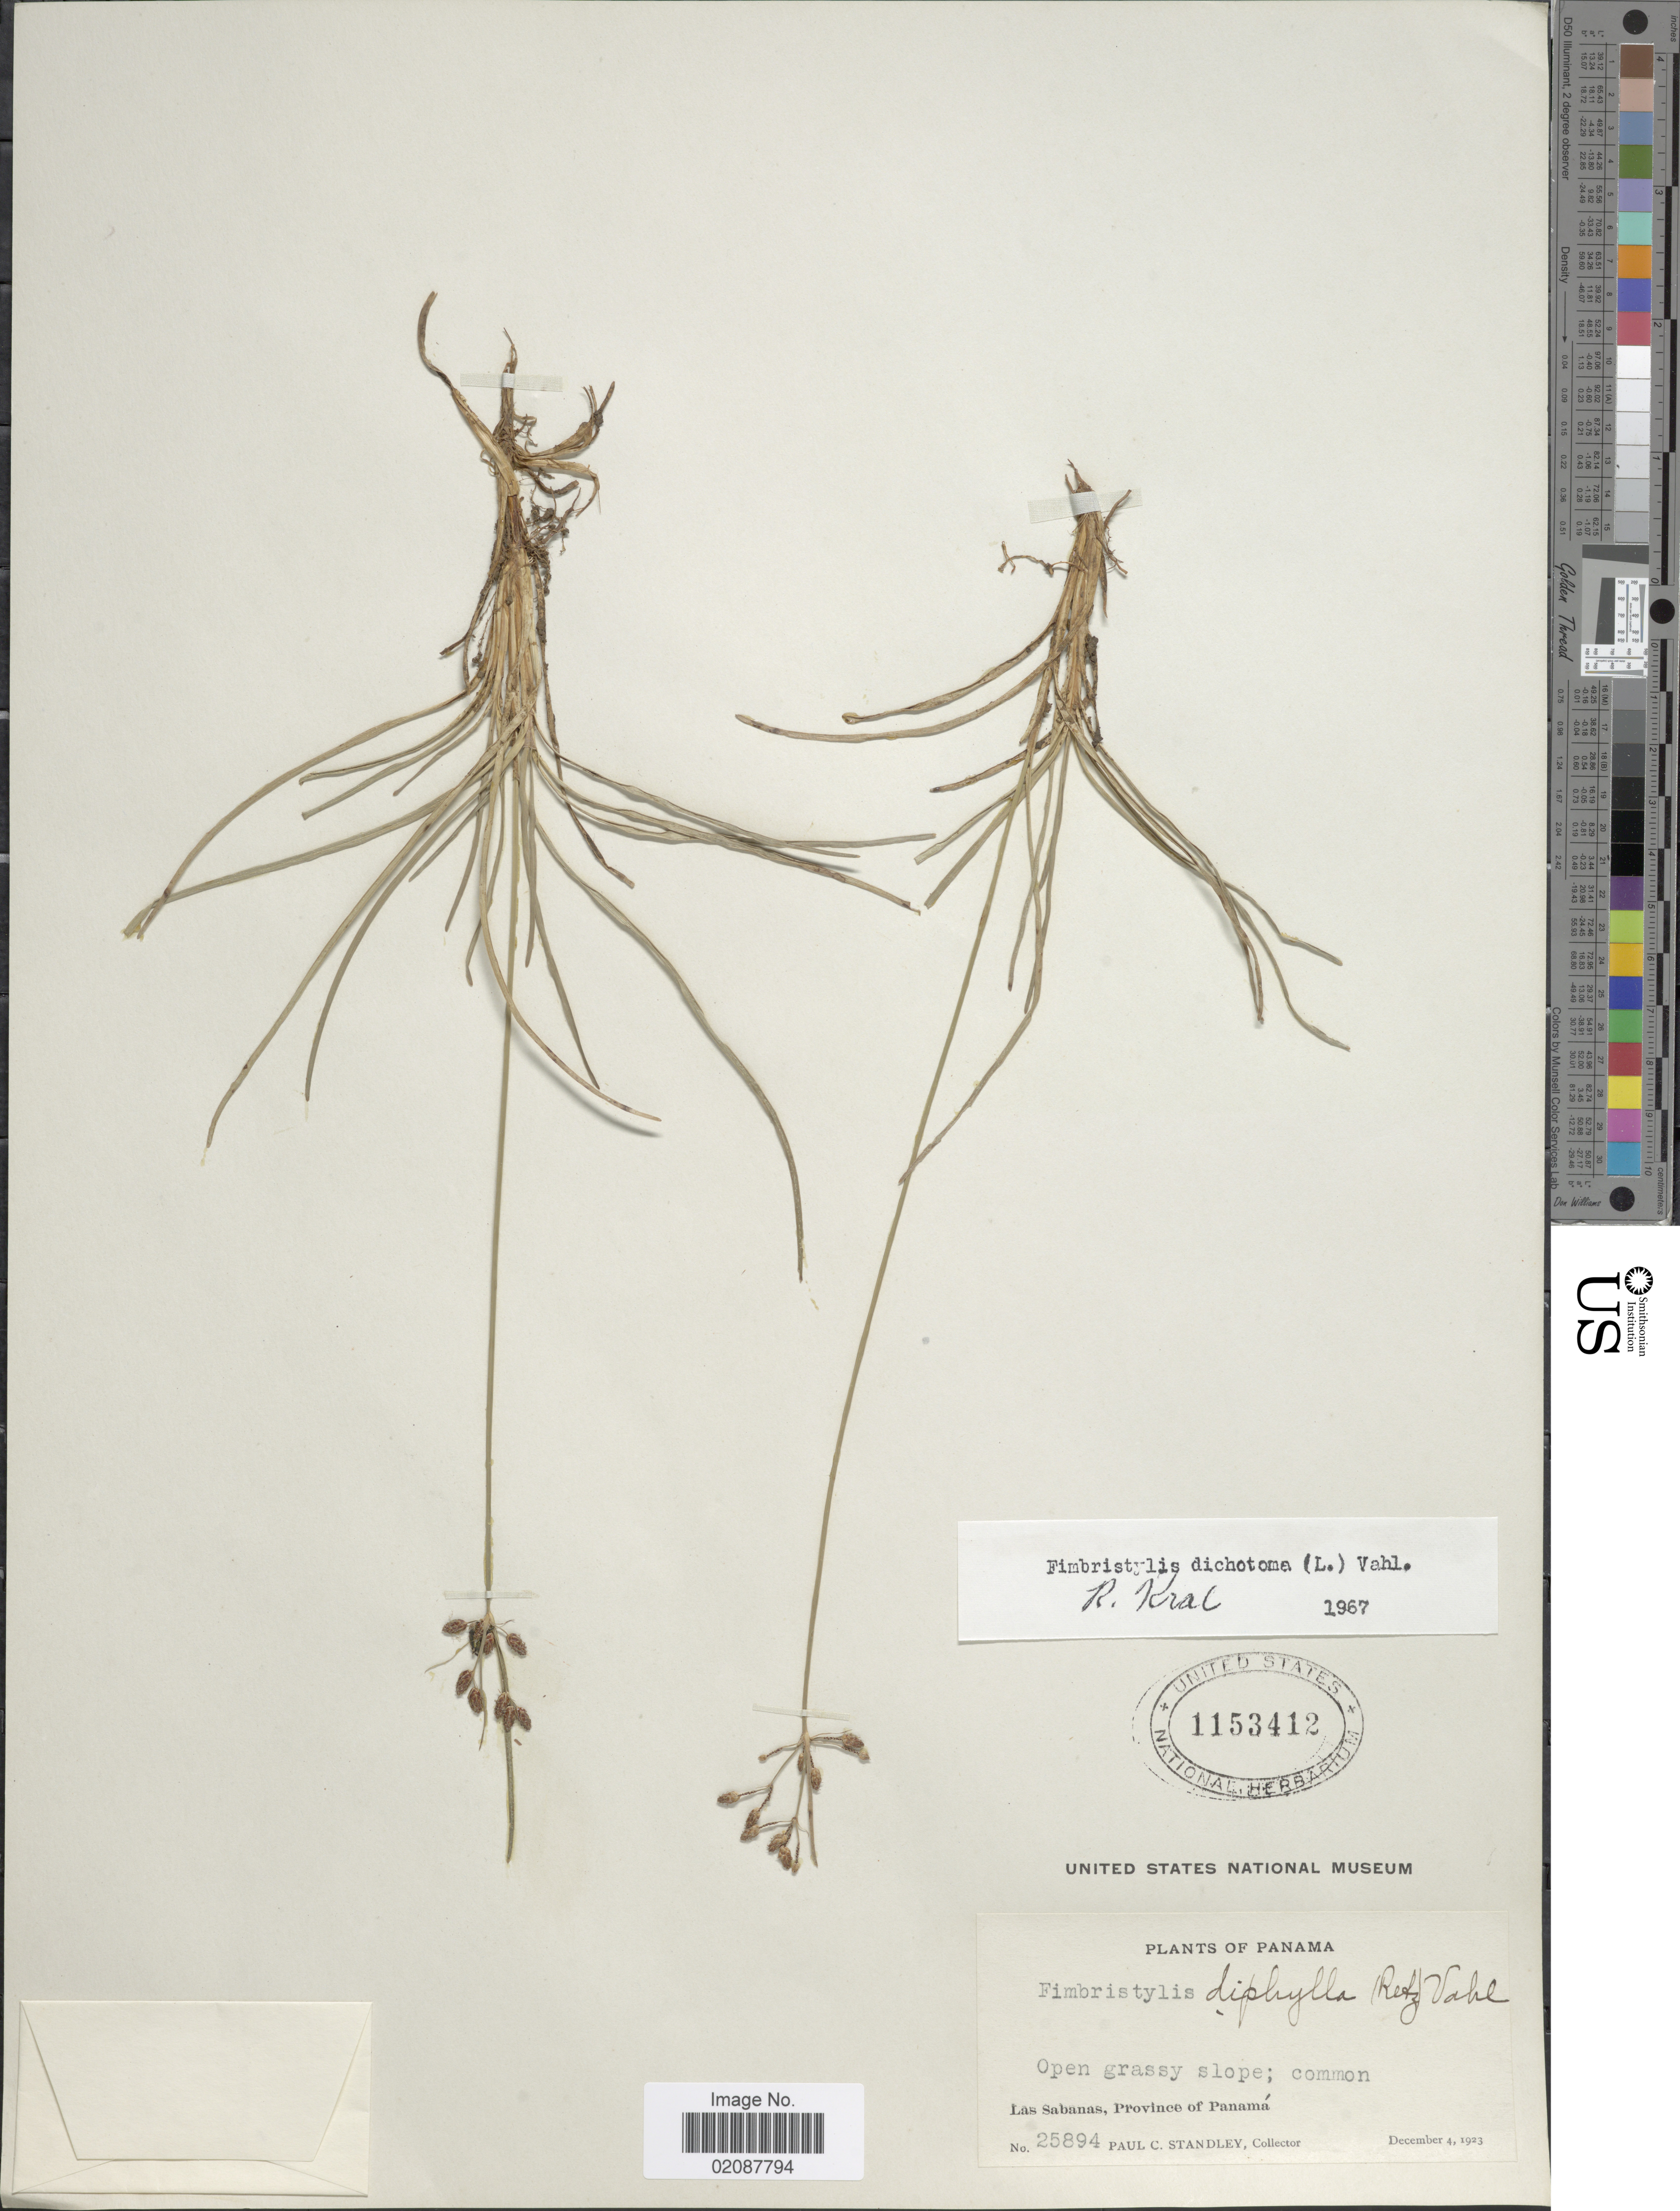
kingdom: Plantae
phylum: Tracheophyta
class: Liliopsida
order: Poales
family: Cyperaceae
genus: Fimbristylis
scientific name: Fimbristylis dichotoma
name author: (L.) Vahl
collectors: P. C. Standley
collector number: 25894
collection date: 1923-12-04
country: Panama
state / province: Panamá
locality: Open grassy slope, Las Sabanas.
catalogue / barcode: US 1153412